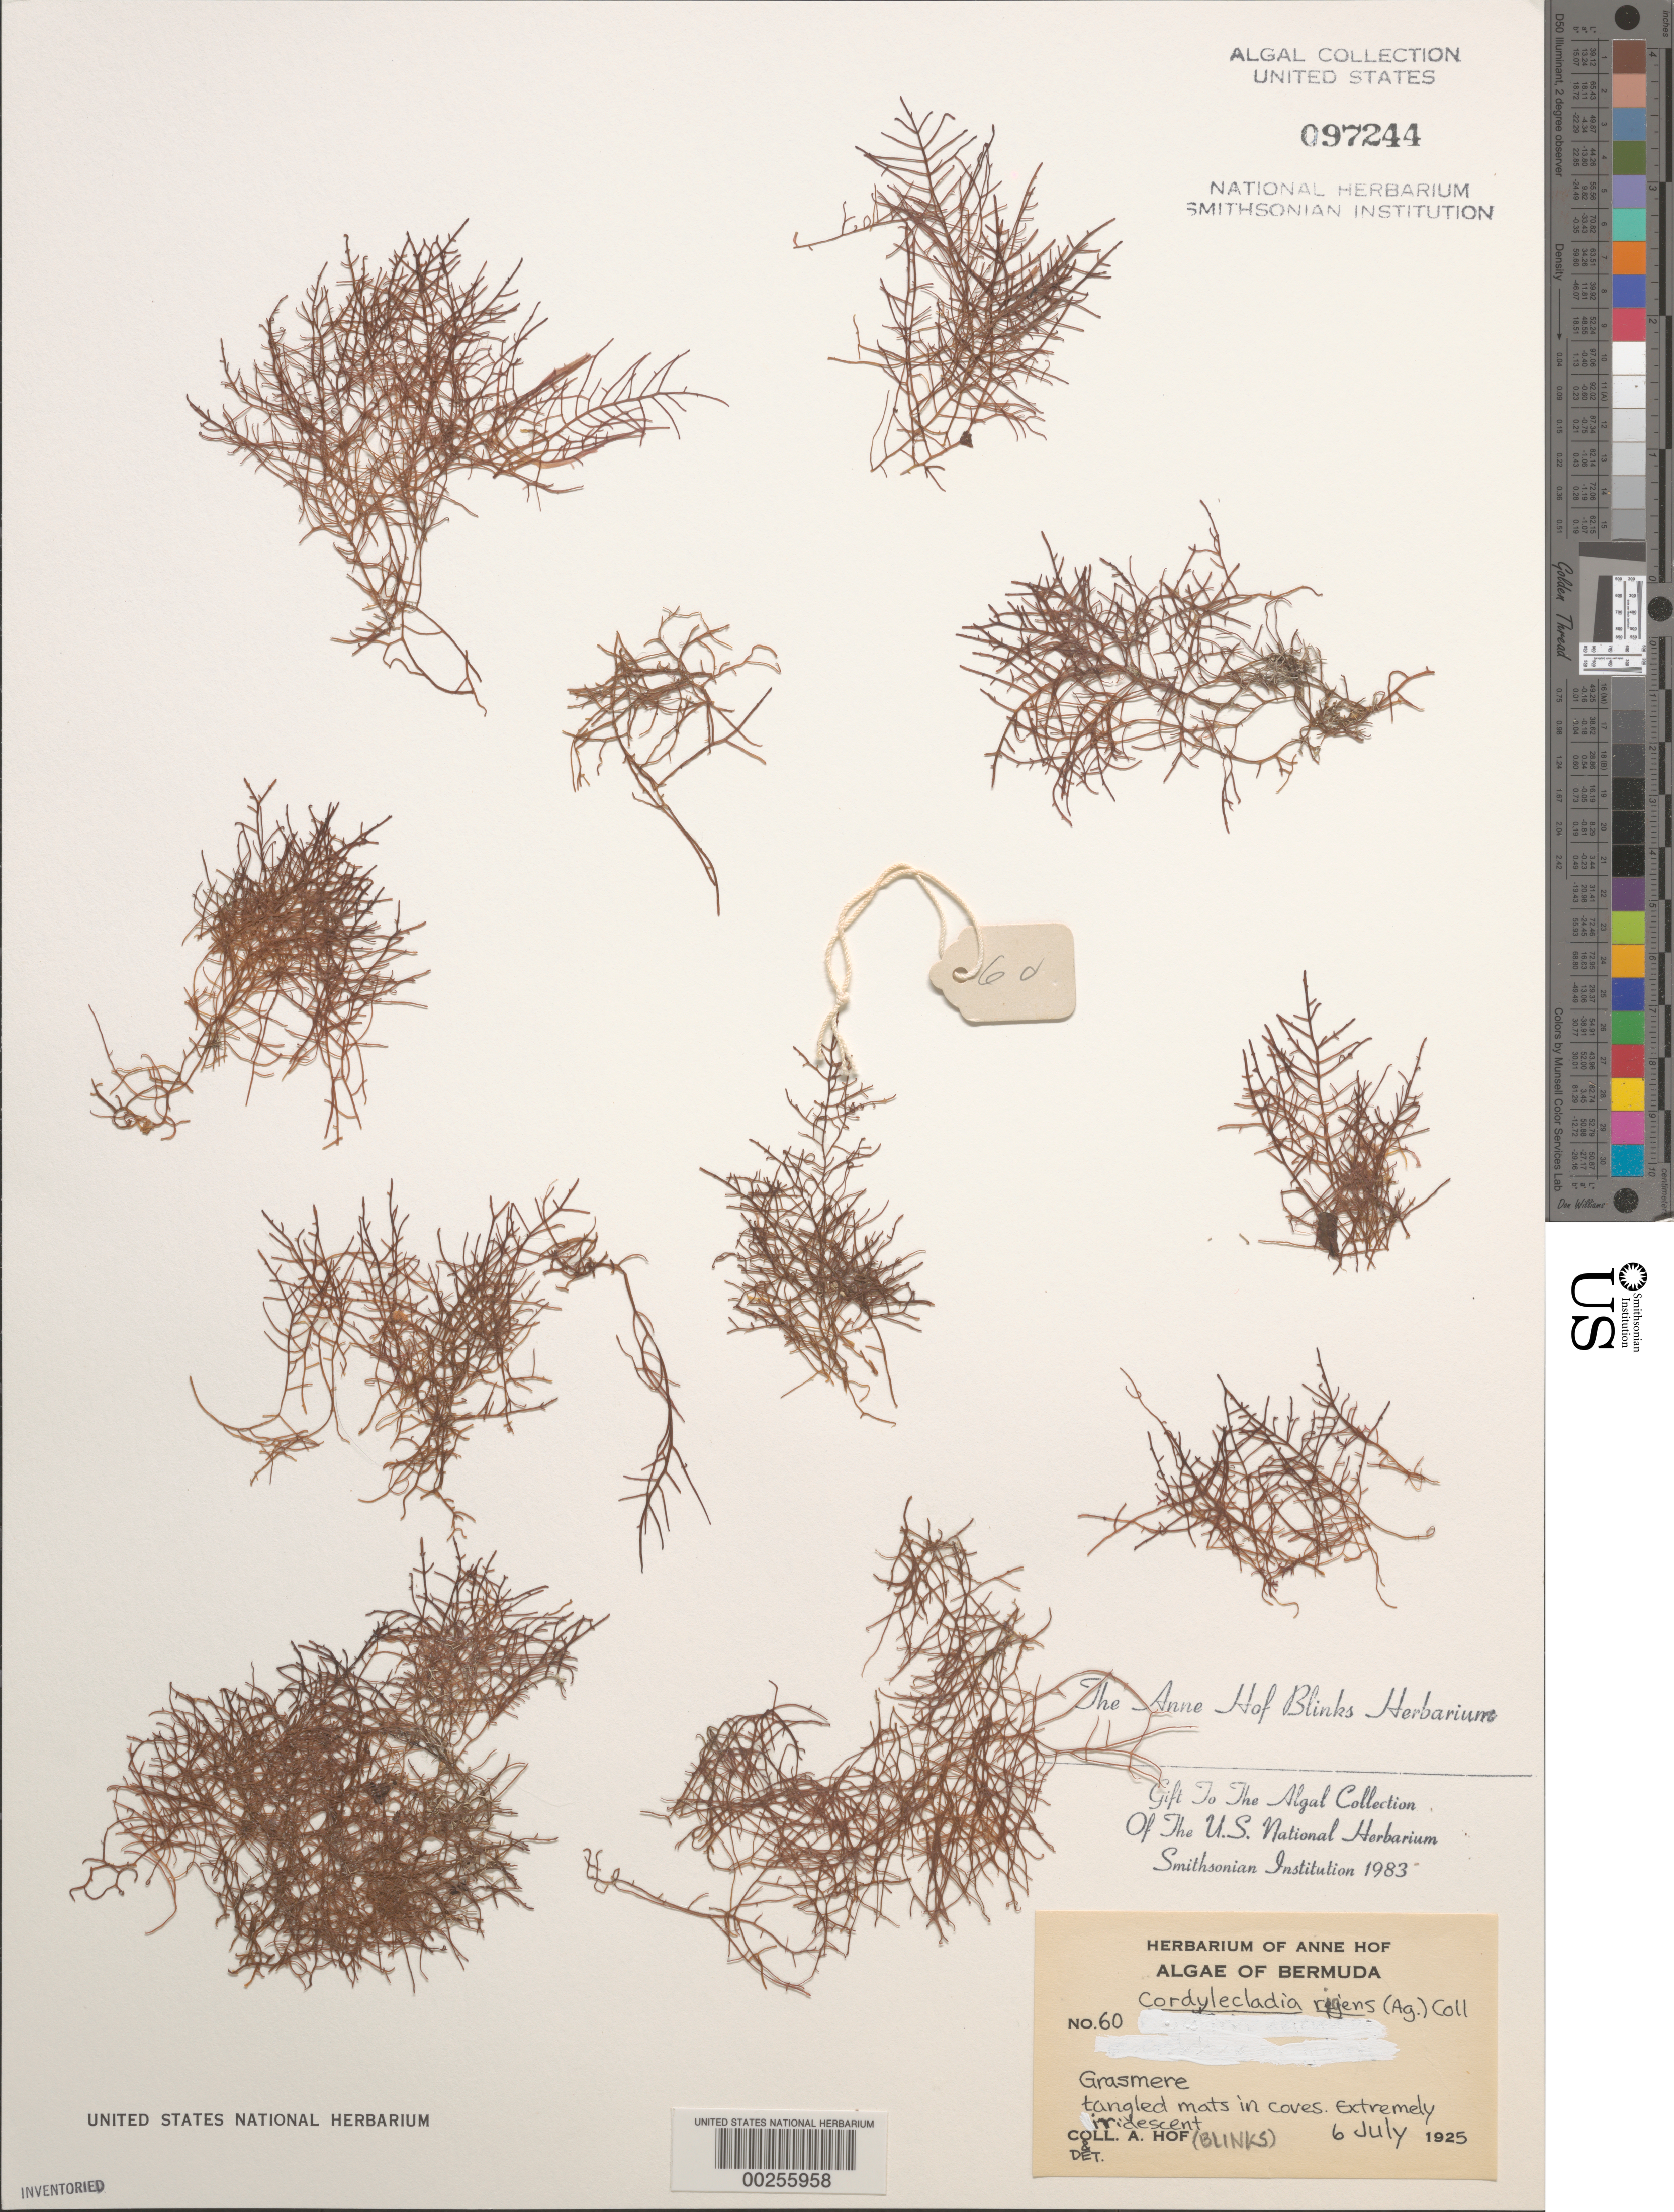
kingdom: Plantae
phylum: Rhodophyta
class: Florideophyceae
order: Rhodymeniales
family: Rhodymeniaceae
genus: Cordylecladia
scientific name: Cordylecladia rigens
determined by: Blinks, Anne Hof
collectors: A. Blinks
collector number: AHB 60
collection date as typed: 06 Jul 1925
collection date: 1925-07-06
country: Bermuda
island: Bermuda Island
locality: Grasmere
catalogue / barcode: US 97244